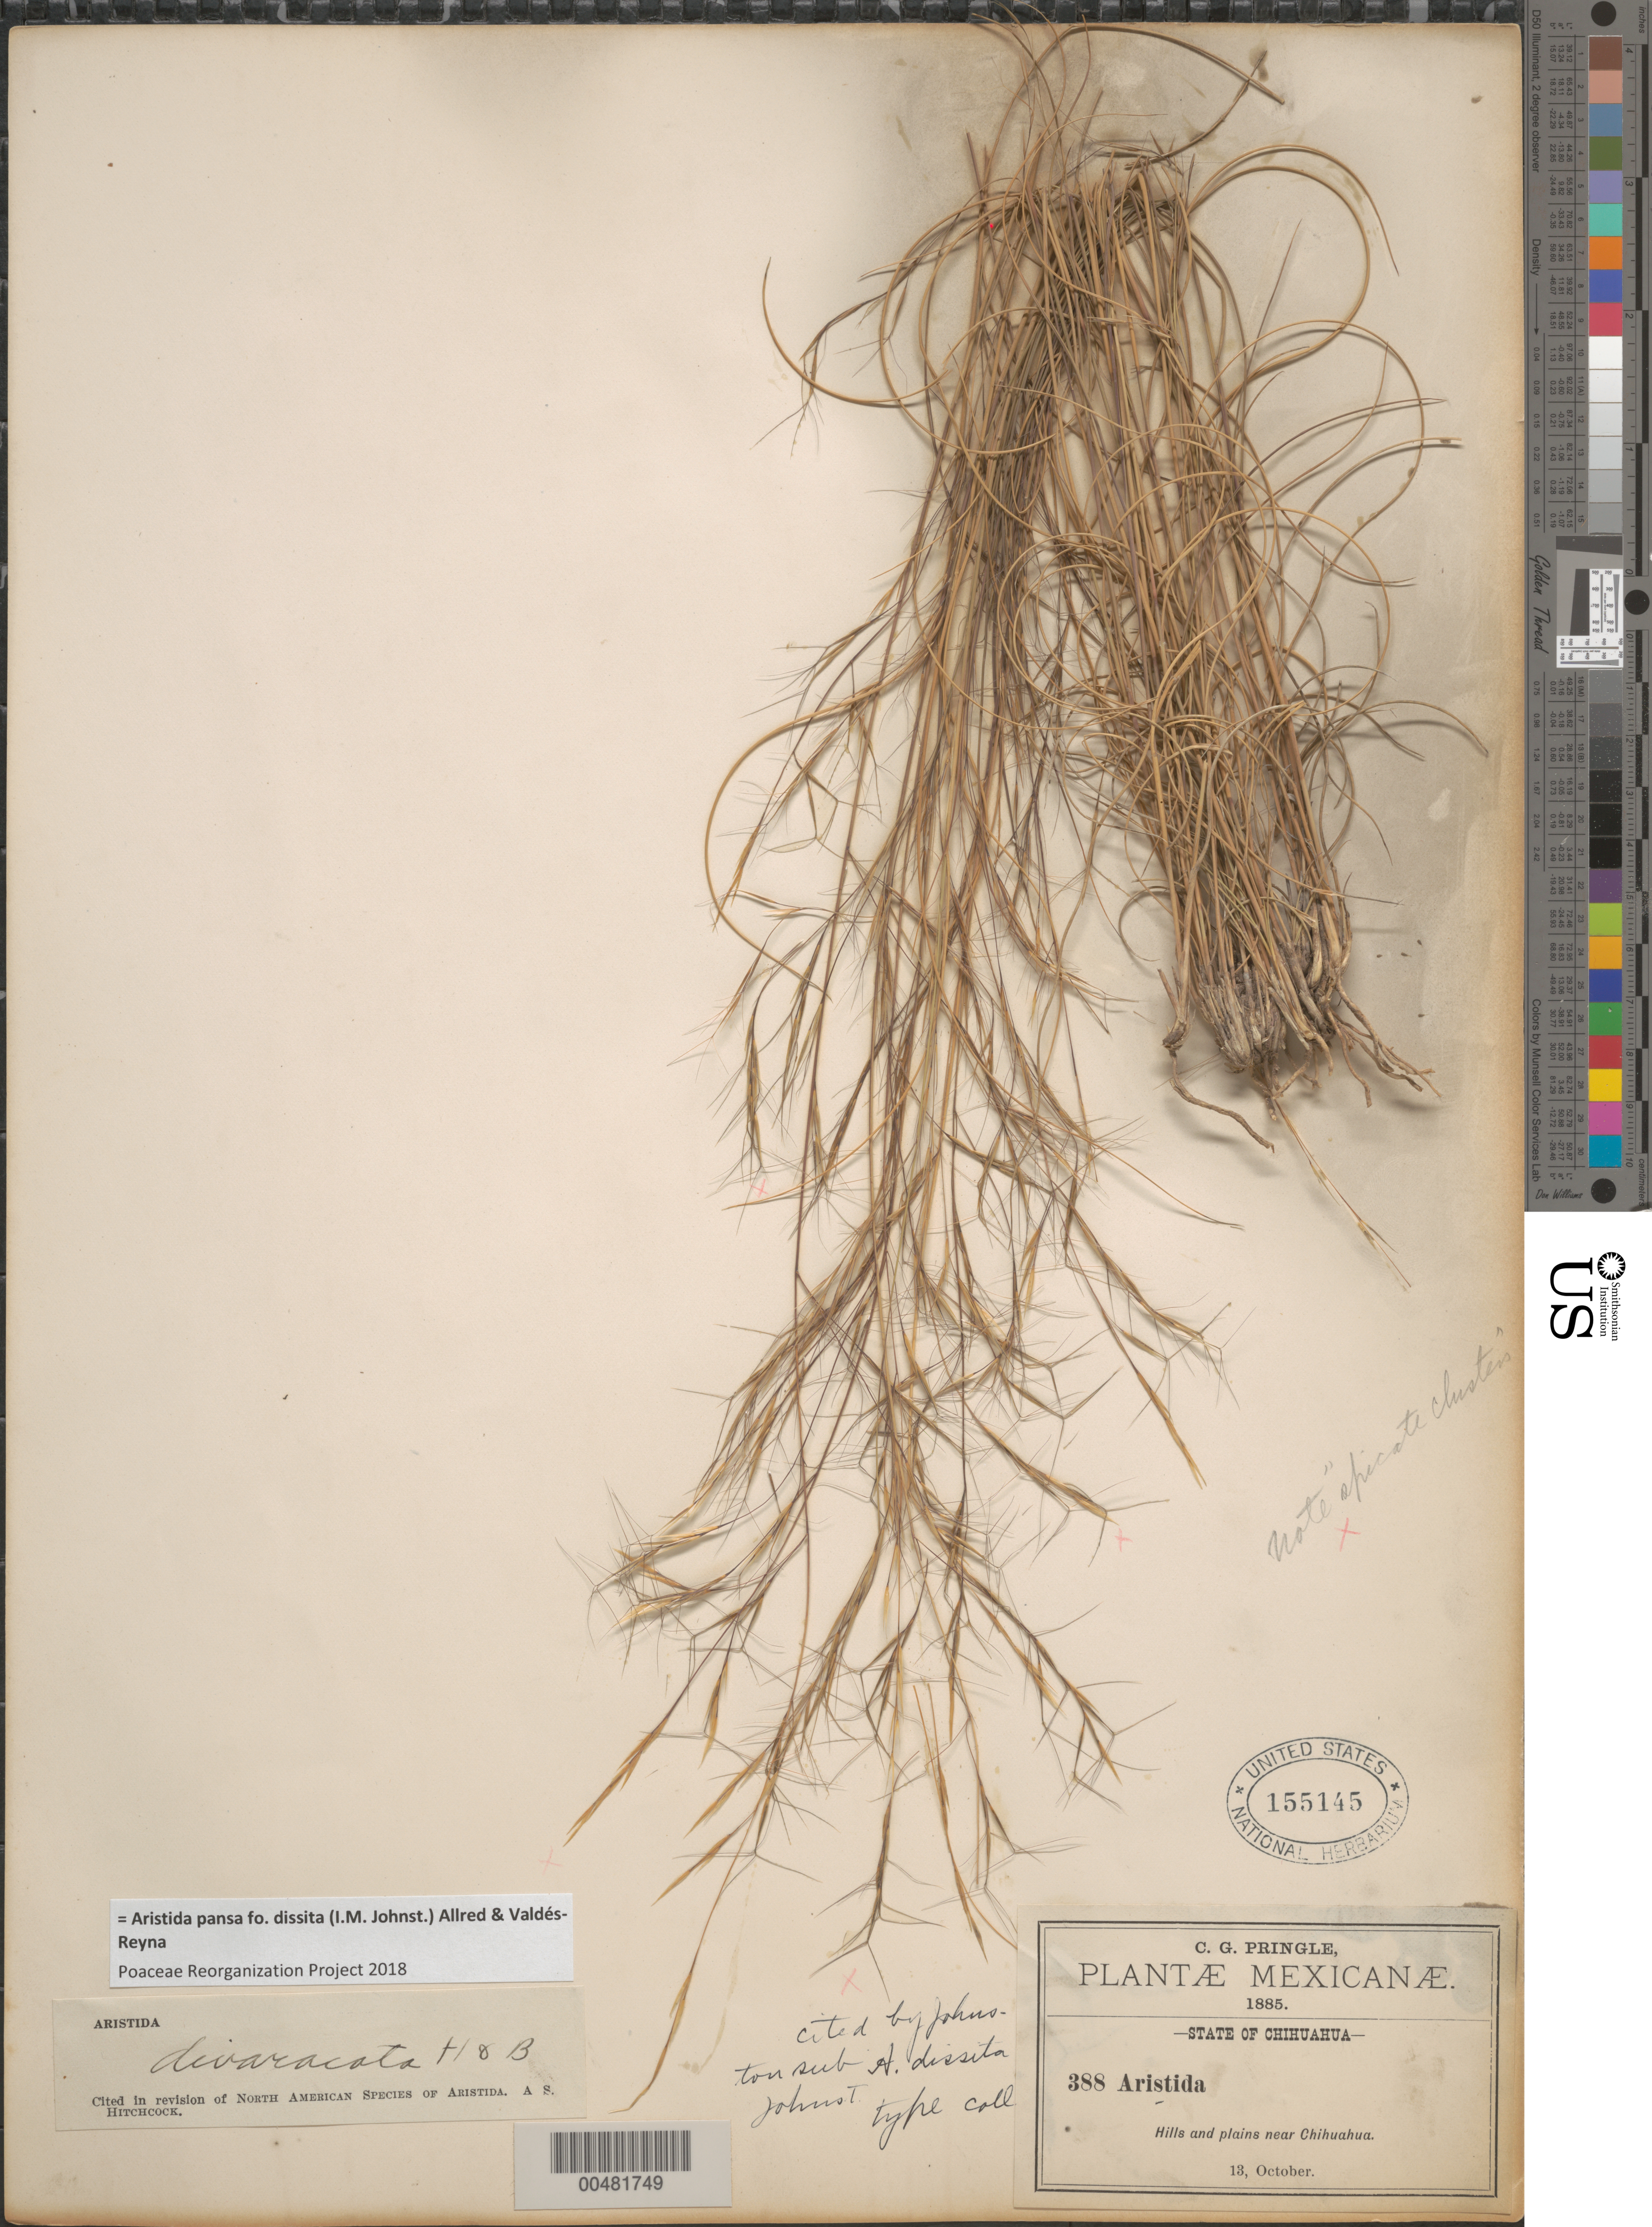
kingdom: Plantae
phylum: Tracheophyta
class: Liliopsida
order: Poales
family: Poaceae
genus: Aristida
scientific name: Aristida pansa f. dissita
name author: (I.M. Johnst.) Allred & Valdés-Reyna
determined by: Poaceae Reorganization Project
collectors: C. G. Pringle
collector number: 388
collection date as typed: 13 Oct 1885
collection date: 1885-10-13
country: Mexico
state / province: Chihuahua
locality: Hills and plains near Chihuahua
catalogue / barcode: US 155145